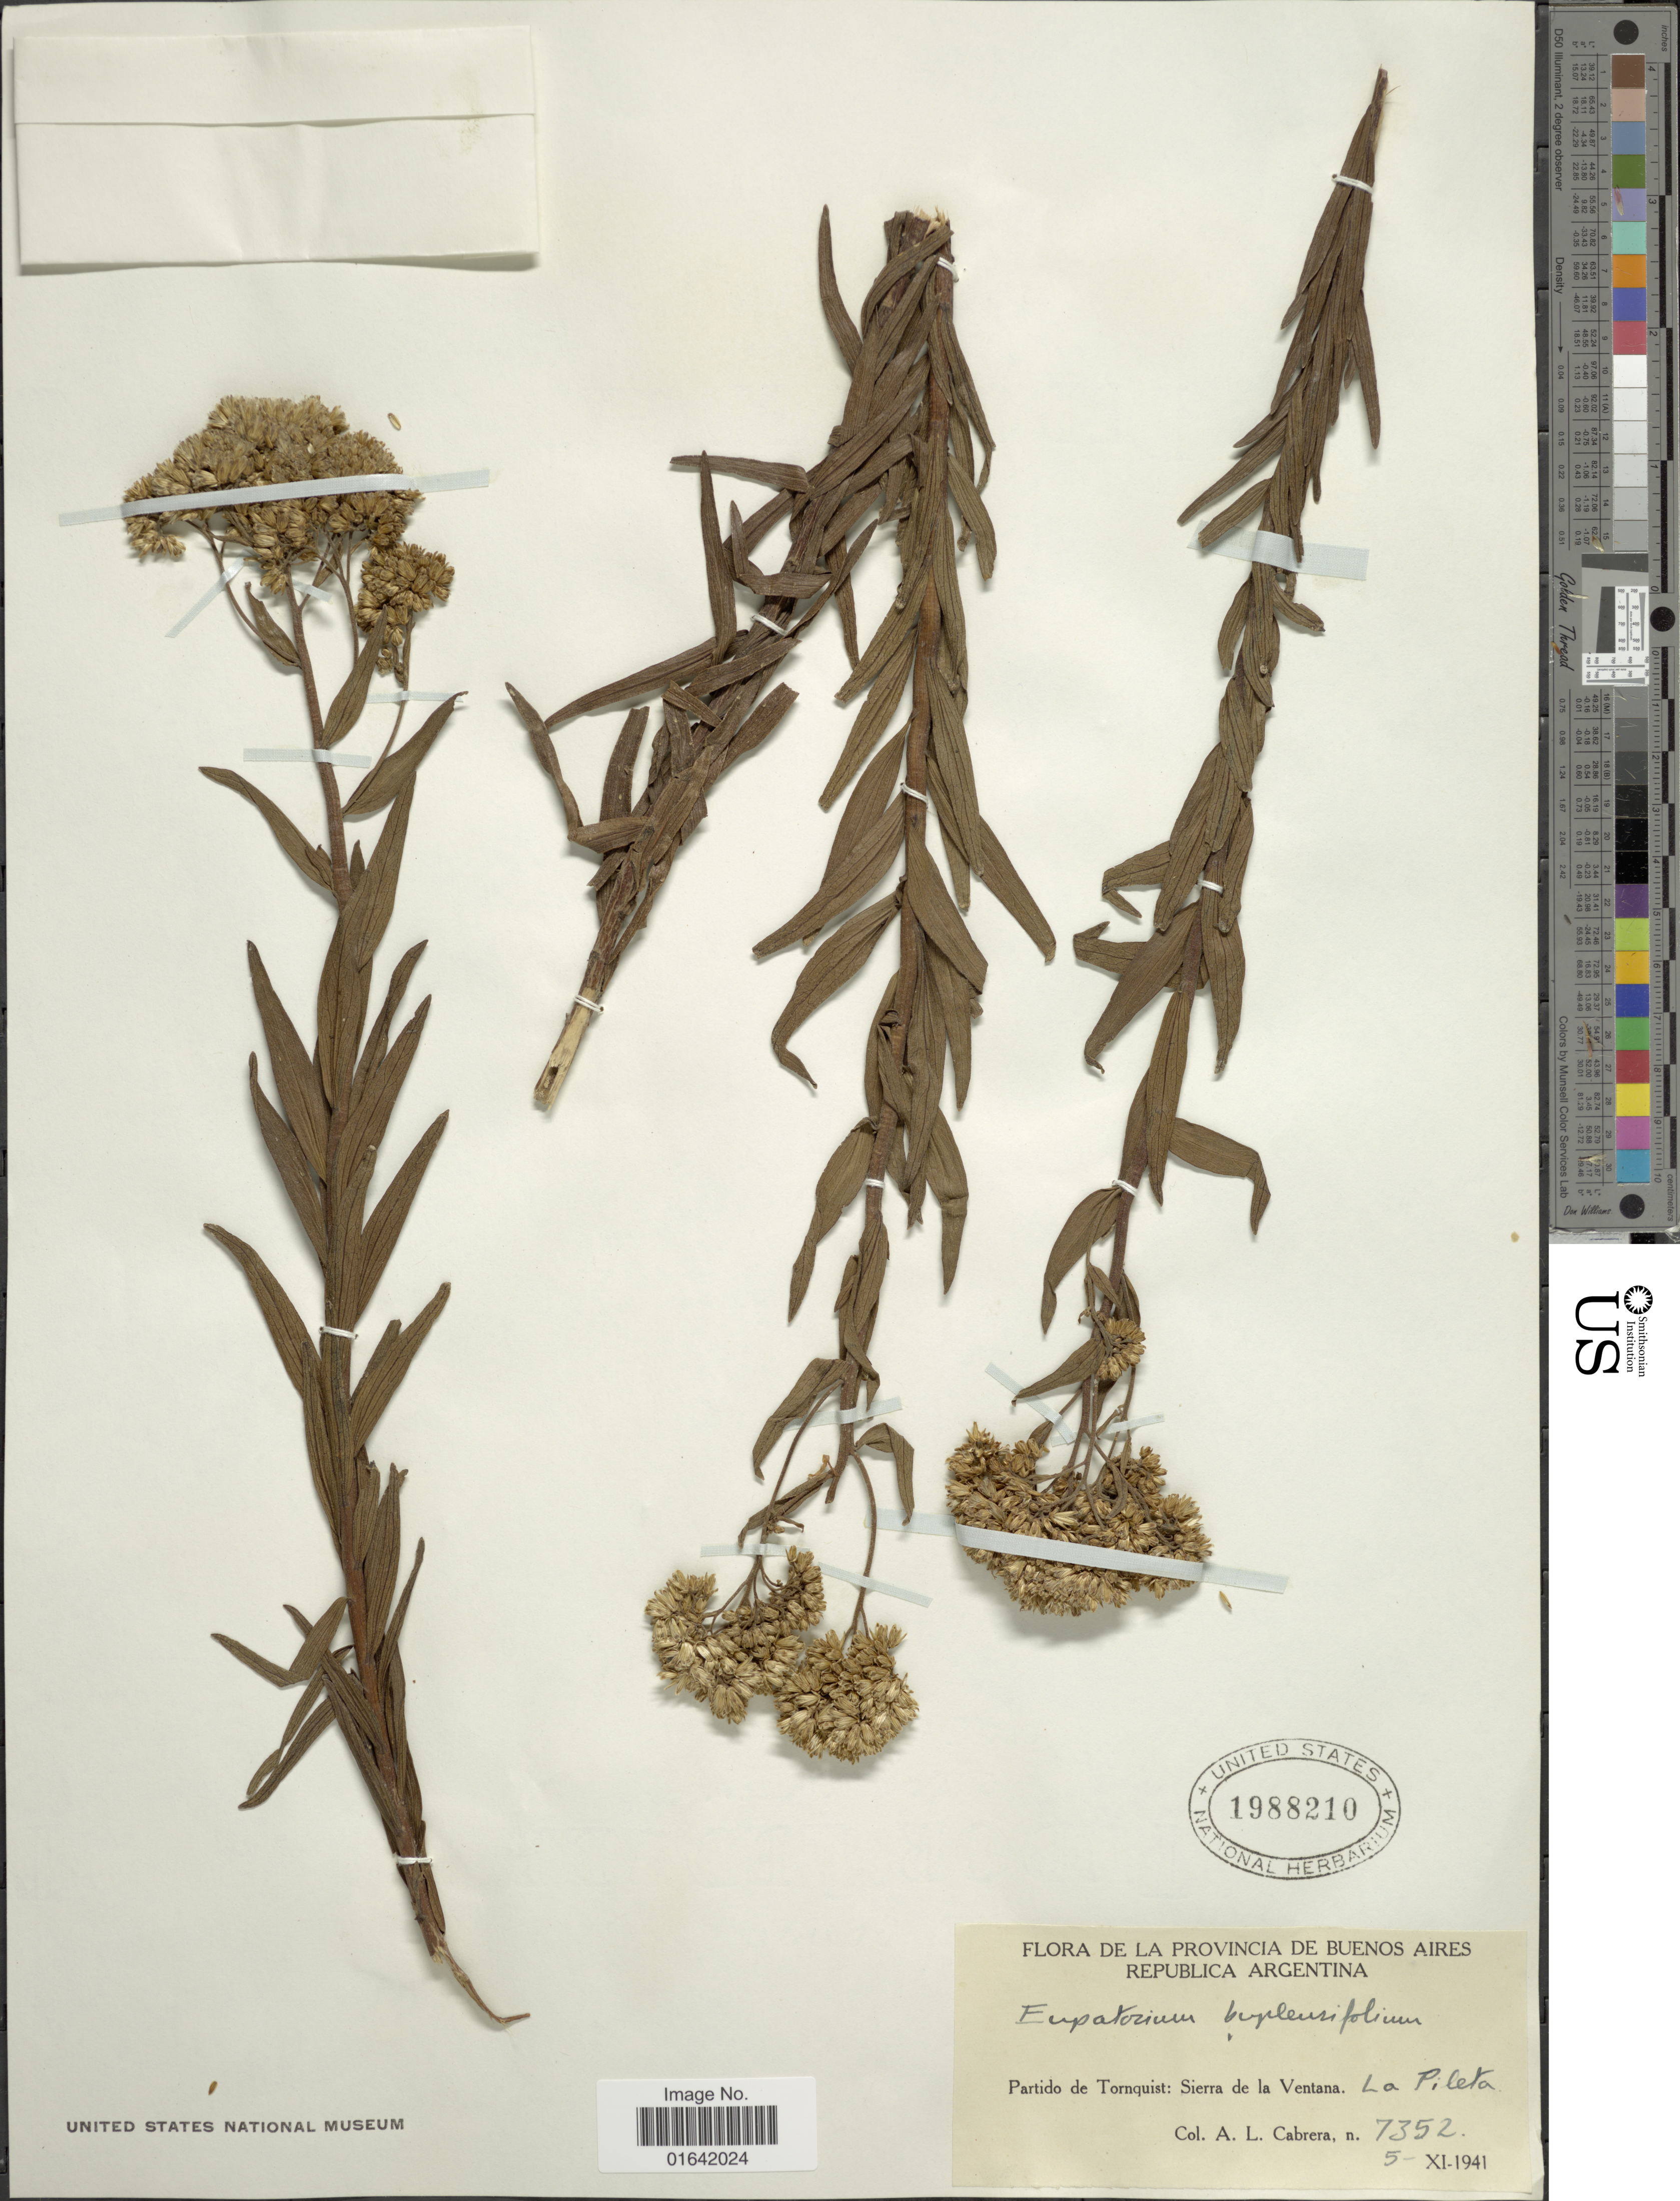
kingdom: Plantae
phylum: Tracheophyta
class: Magnoliopsida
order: Asterales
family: Asteraceae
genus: Campovassouria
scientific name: Campovassouria bupleurifolia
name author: (DC.) R.M. King & H. Rob.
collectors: A. L. Cabrera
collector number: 7352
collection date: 1941-11-05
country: Argentina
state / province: Buenos Aires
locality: Partido de Tornquist: Sierra de la Ventana, La Pileta.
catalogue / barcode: US 1988210